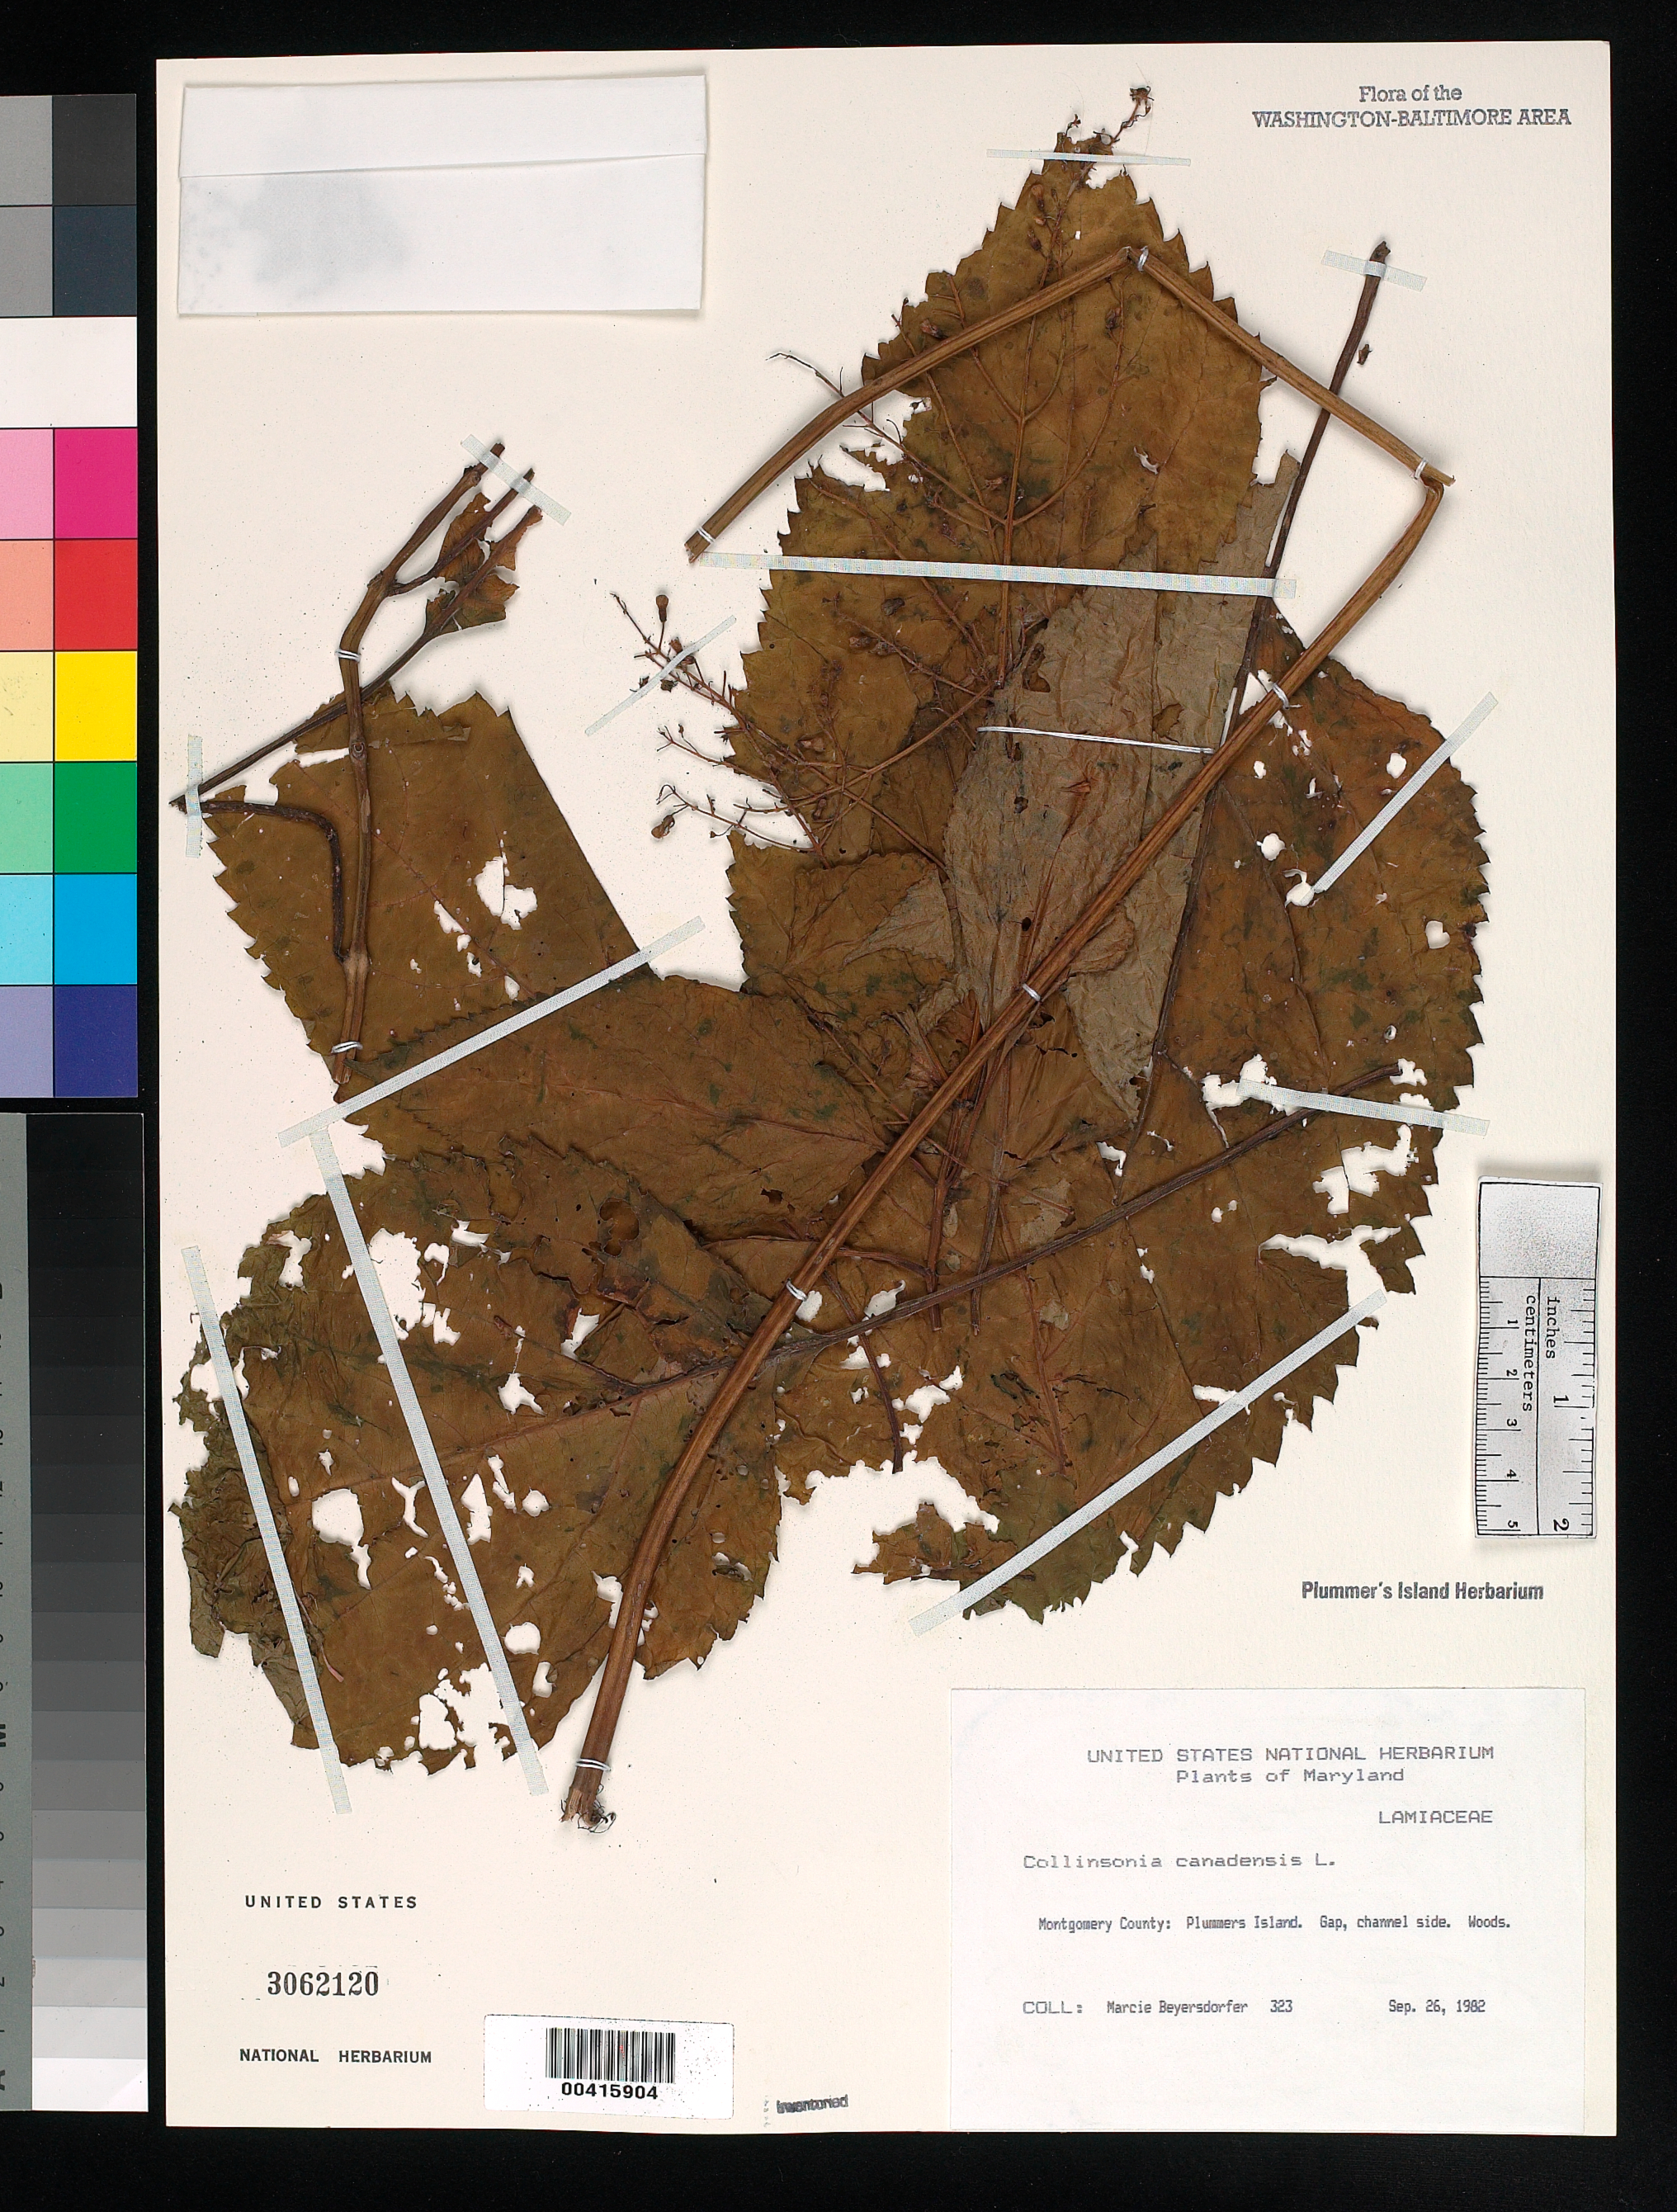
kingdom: Plantae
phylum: Tracheophyta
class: Magnoliopsida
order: Lamiales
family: Lamiaceae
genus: Collinsonia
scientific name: Collinsonia canadensis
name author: L.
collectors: M. Beyersdorfer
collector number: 323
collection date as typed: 26 Sep 1982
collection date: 1982-09-26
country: United States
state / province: Maryland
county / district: Montgomery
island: Plummers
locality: Plummer's Island; Gap, channel side. C. & O. Canal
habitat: Woods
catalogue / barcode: US 3062120